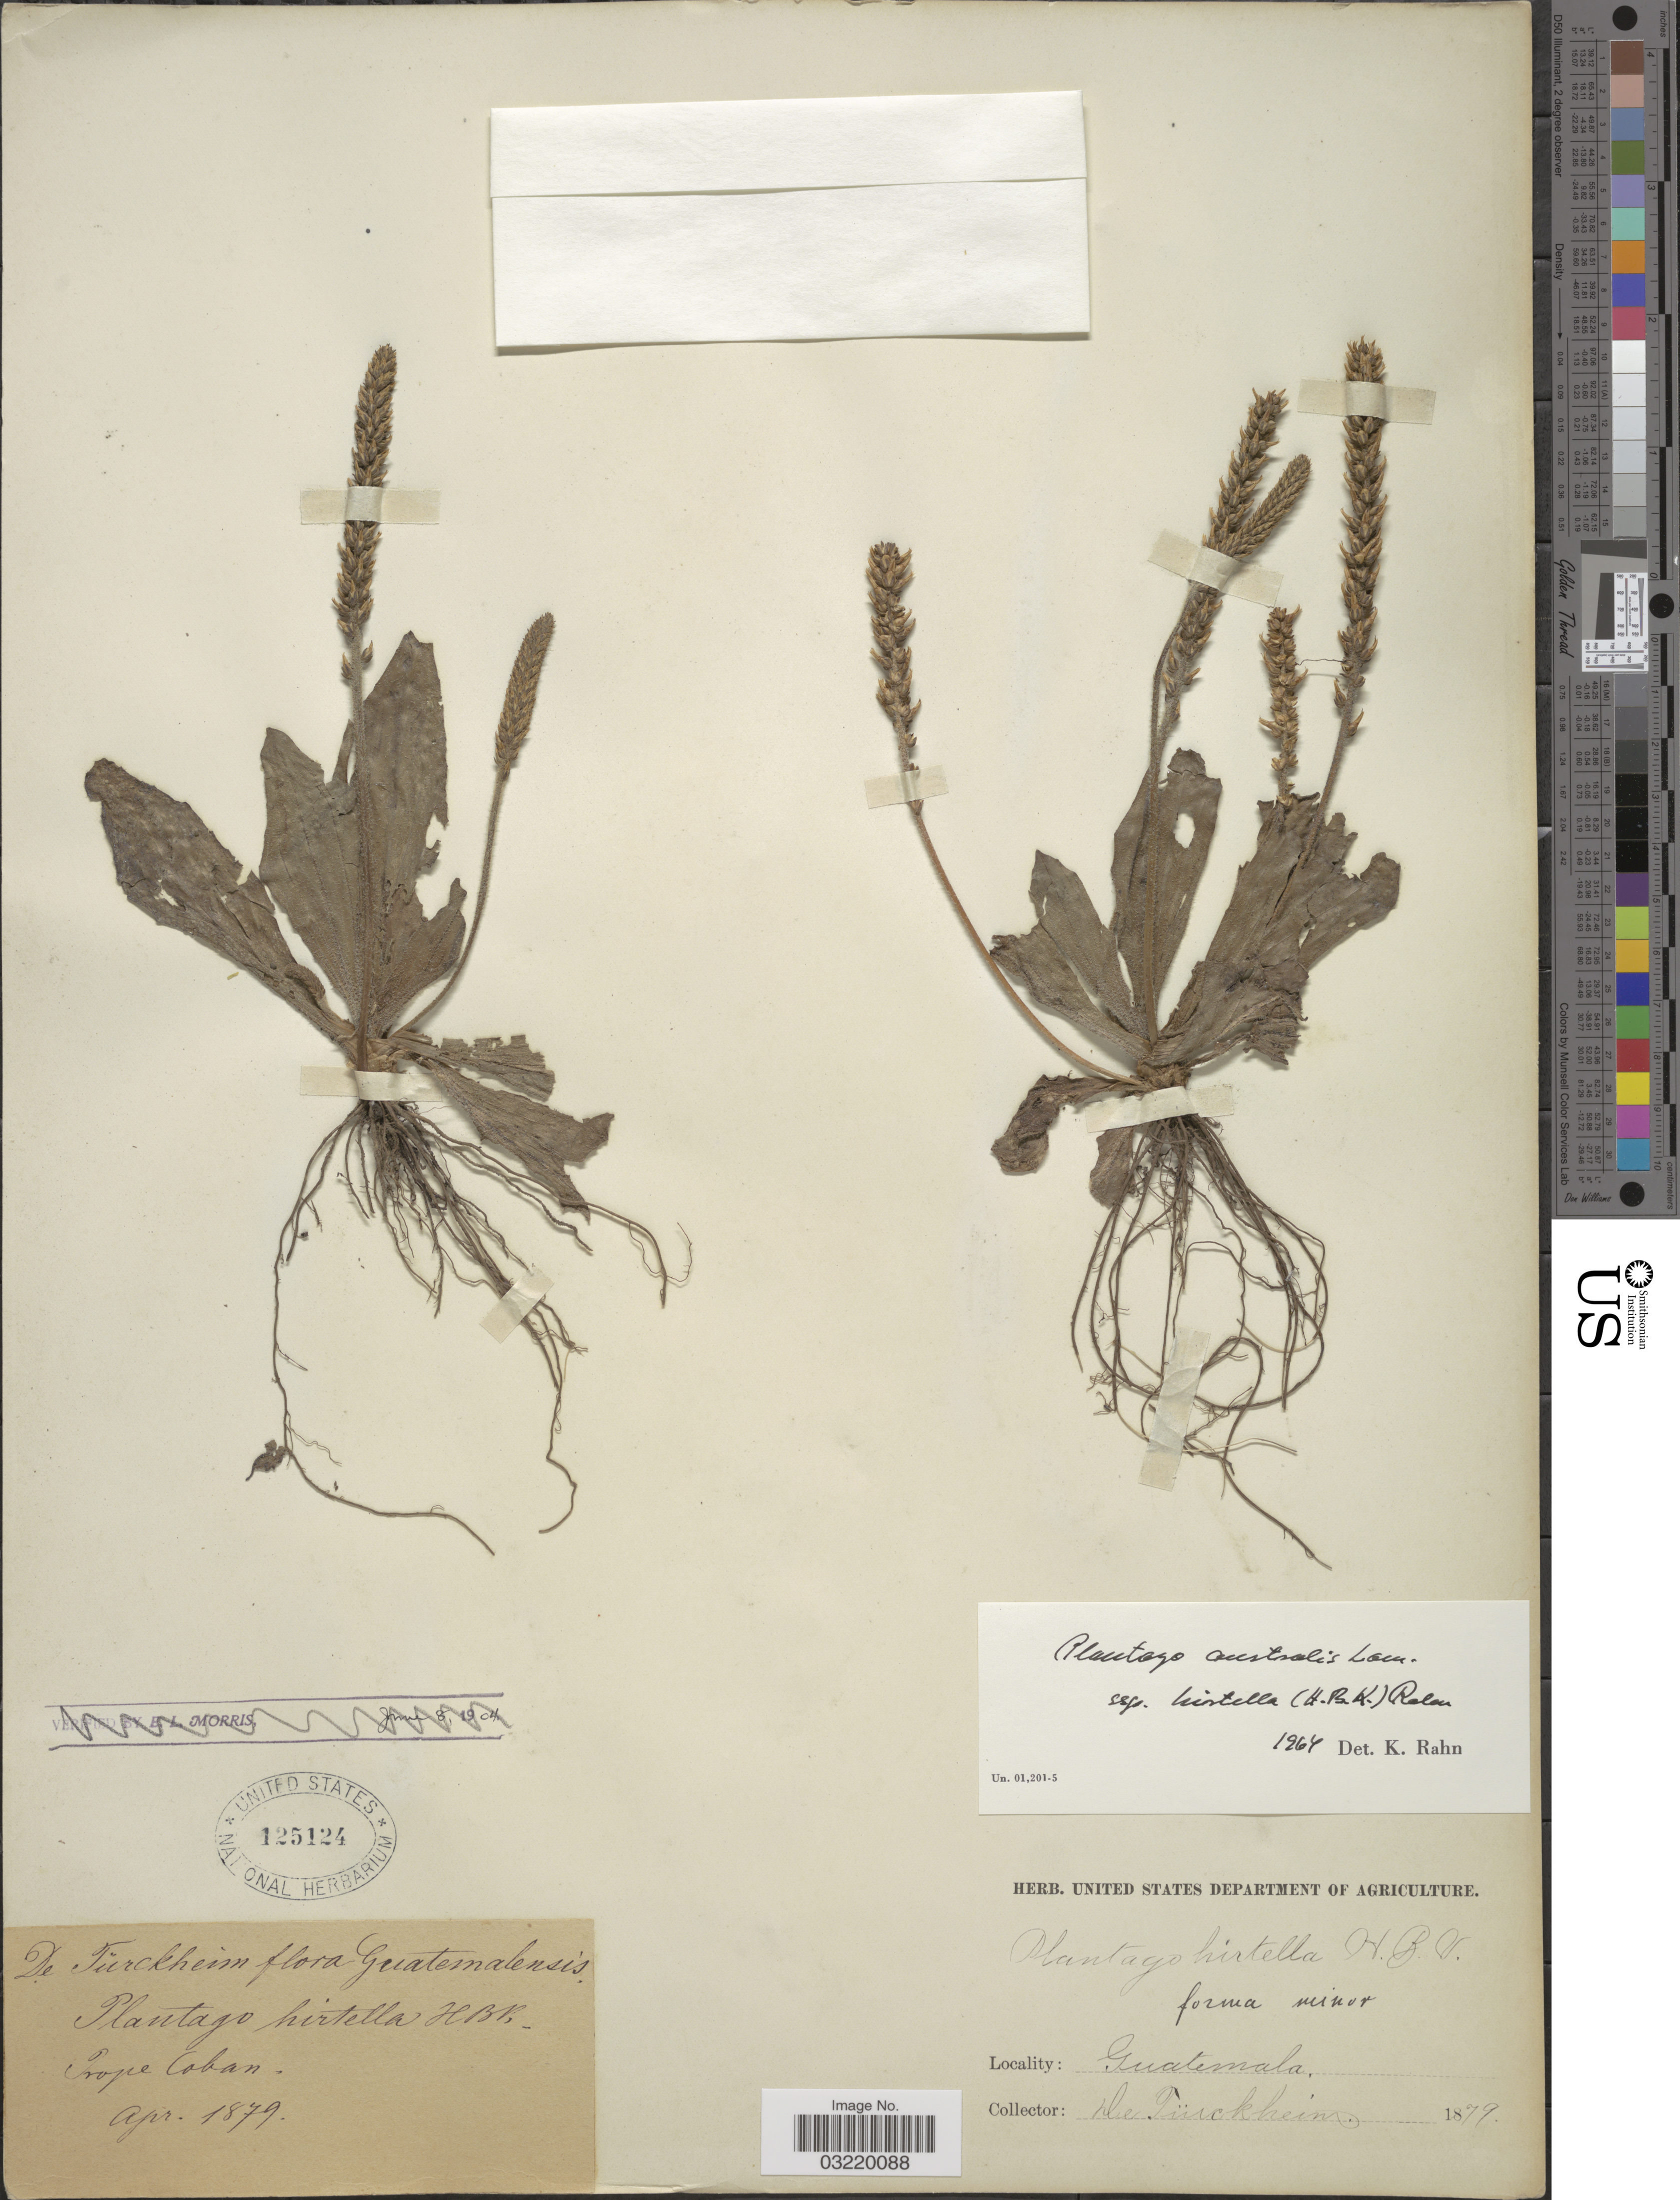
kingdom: Plantae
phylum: Tracheophyta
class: Magnoliopsida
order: Lamiales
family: Plantaginaceae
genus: Plantago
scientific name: Plantago australis subsp. hirtella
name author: (Kunth) Rahn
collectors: -. De Türckheim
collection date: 1879-04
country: Guatemala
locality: Prope Coban.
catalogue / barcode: US 125124